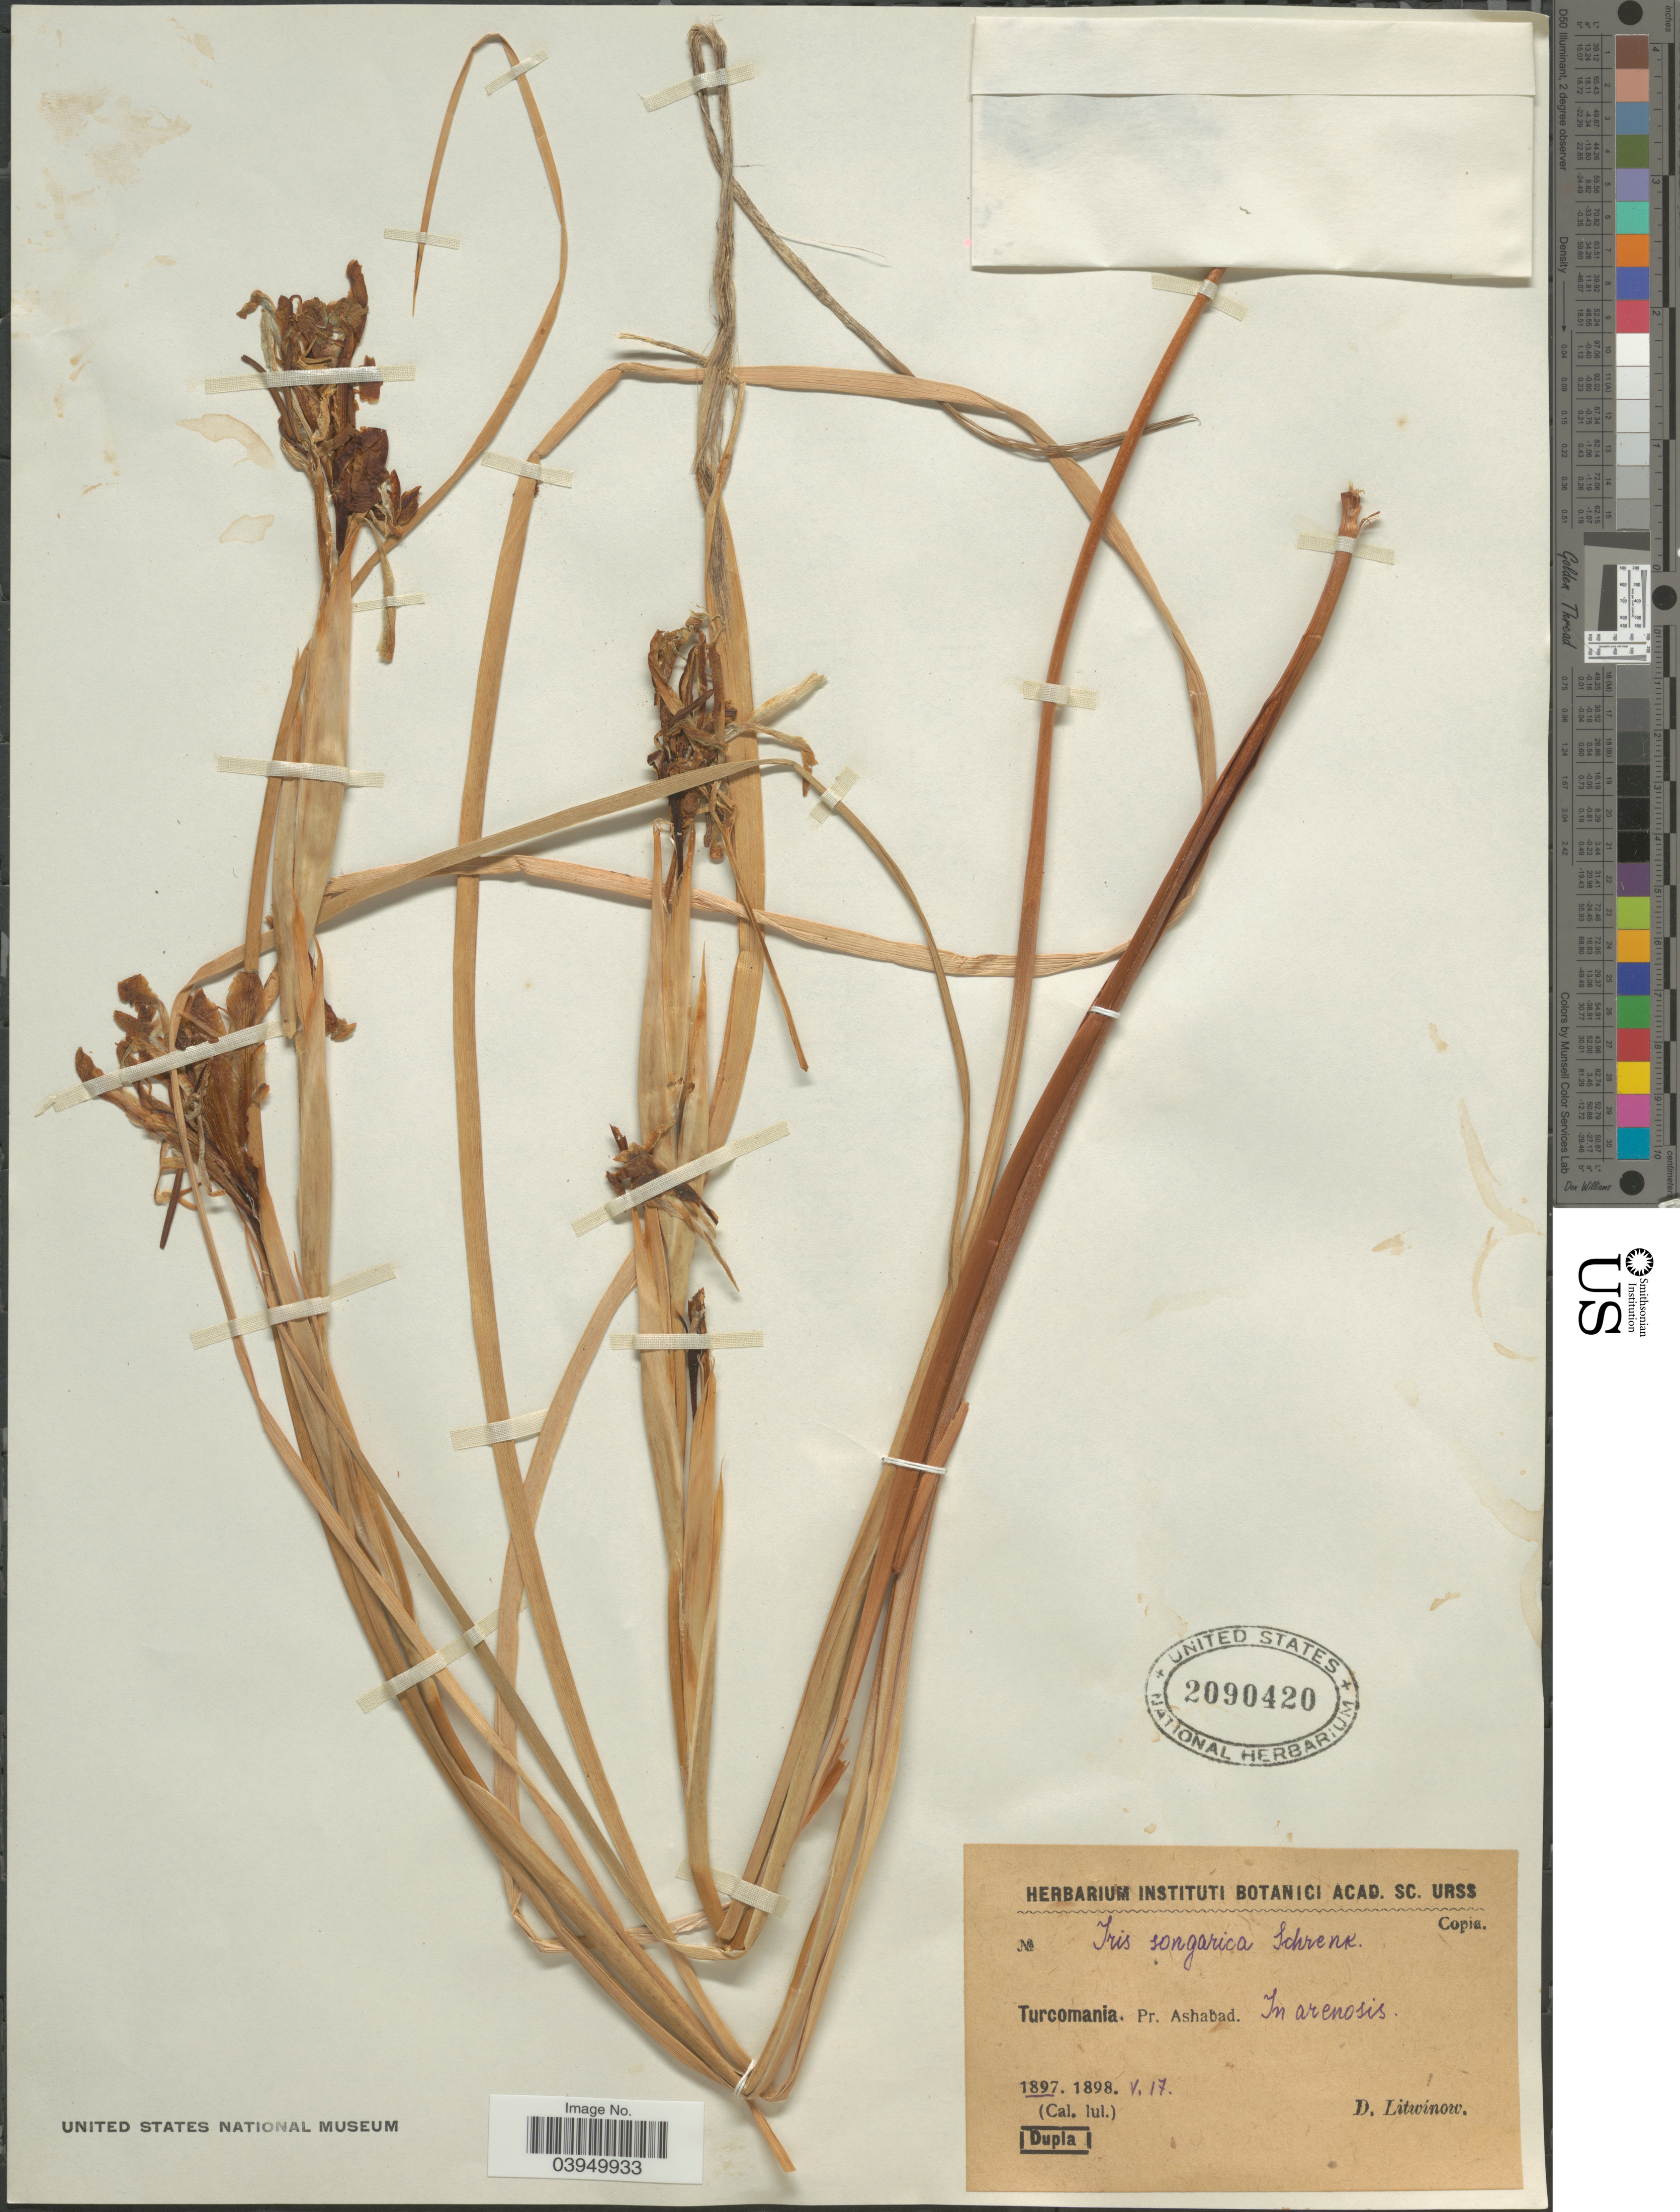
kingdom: Plantae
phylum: Tracheophyta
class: Liliopsida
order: Asparagales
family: Iridaceae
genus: Iris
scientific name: Iris songarica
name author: Schrenk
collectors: D. Litwinow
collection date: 1897-05-17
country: Turkmenistan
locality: Turcomania. Pr. Ashabad. In arenosis.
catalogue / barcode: US 2090420